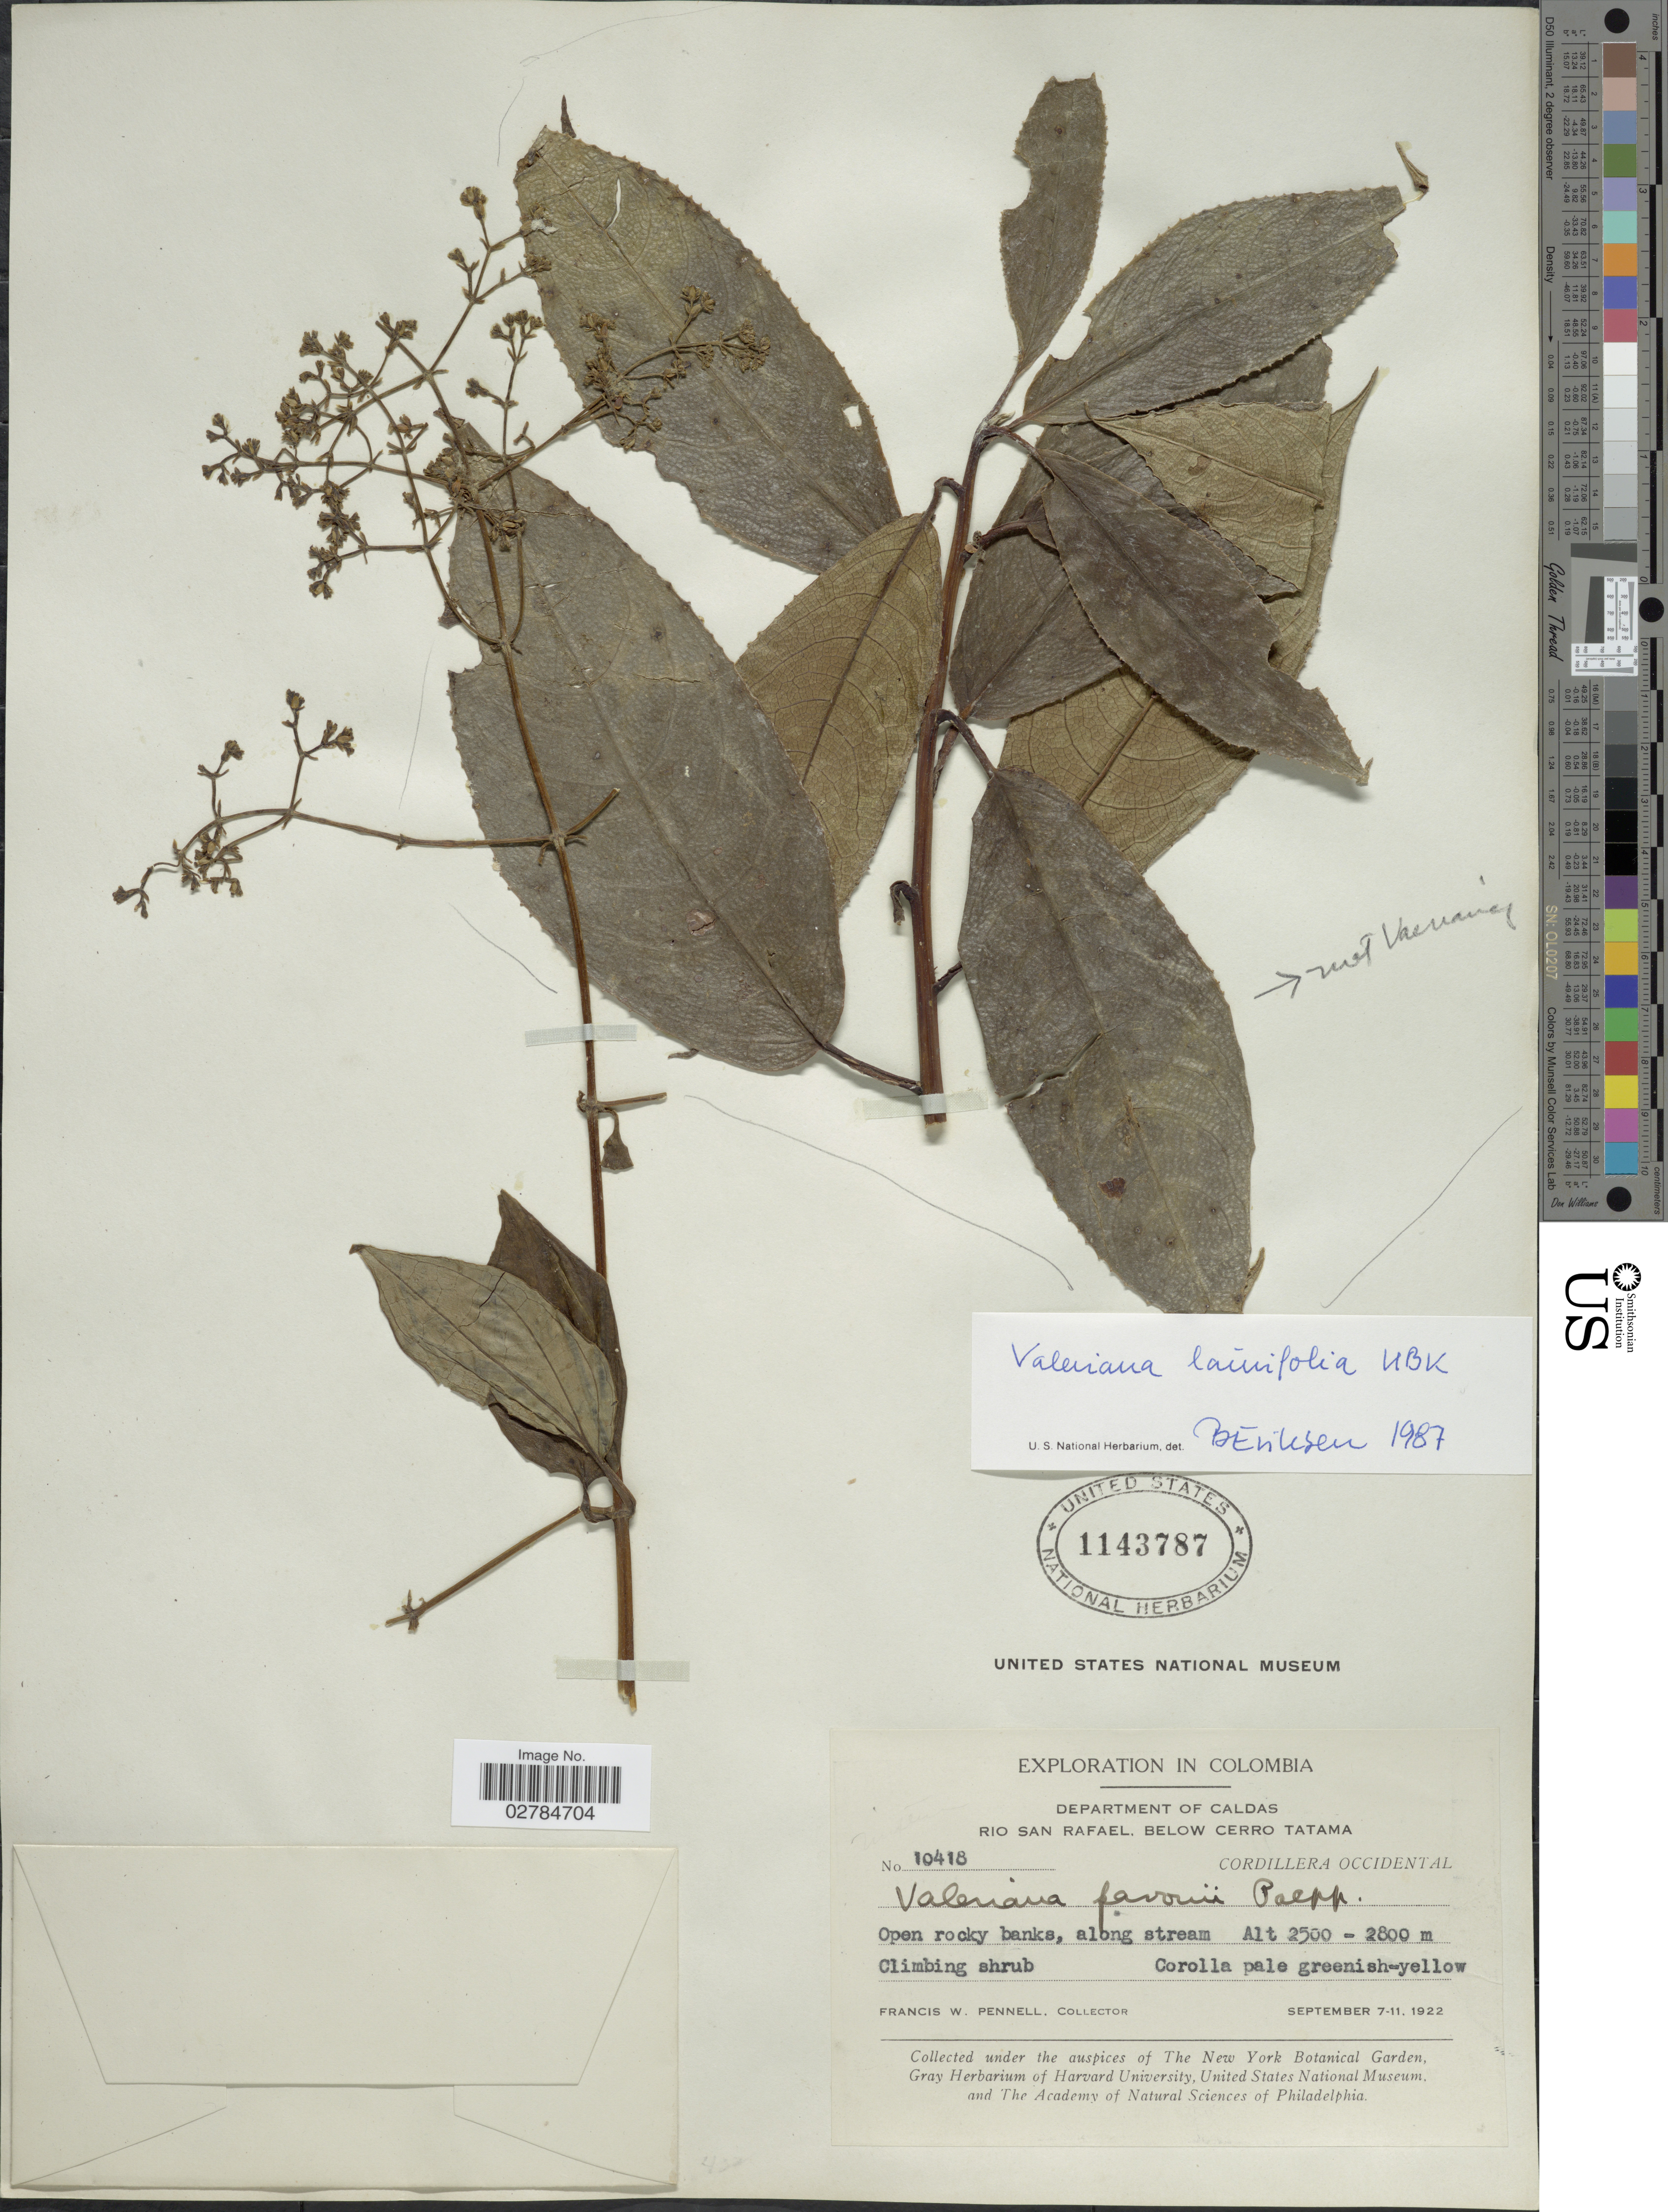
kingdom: Plantae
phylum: Tracheophyta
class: Magnoliopsida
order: Dipsacales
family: Caprifoliaceae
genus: Valeriana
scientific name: Valeriana laurifolia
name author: Kunth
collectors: F. W. Pennell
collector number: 10418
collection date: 1922-09-07/1922-09-11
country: Colombia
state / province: Caldas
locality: Department of Caldas. Rio San Rafael, below Cerro Tatama. Cordillera Occidental.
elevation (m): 2500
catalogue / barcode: US 1143787